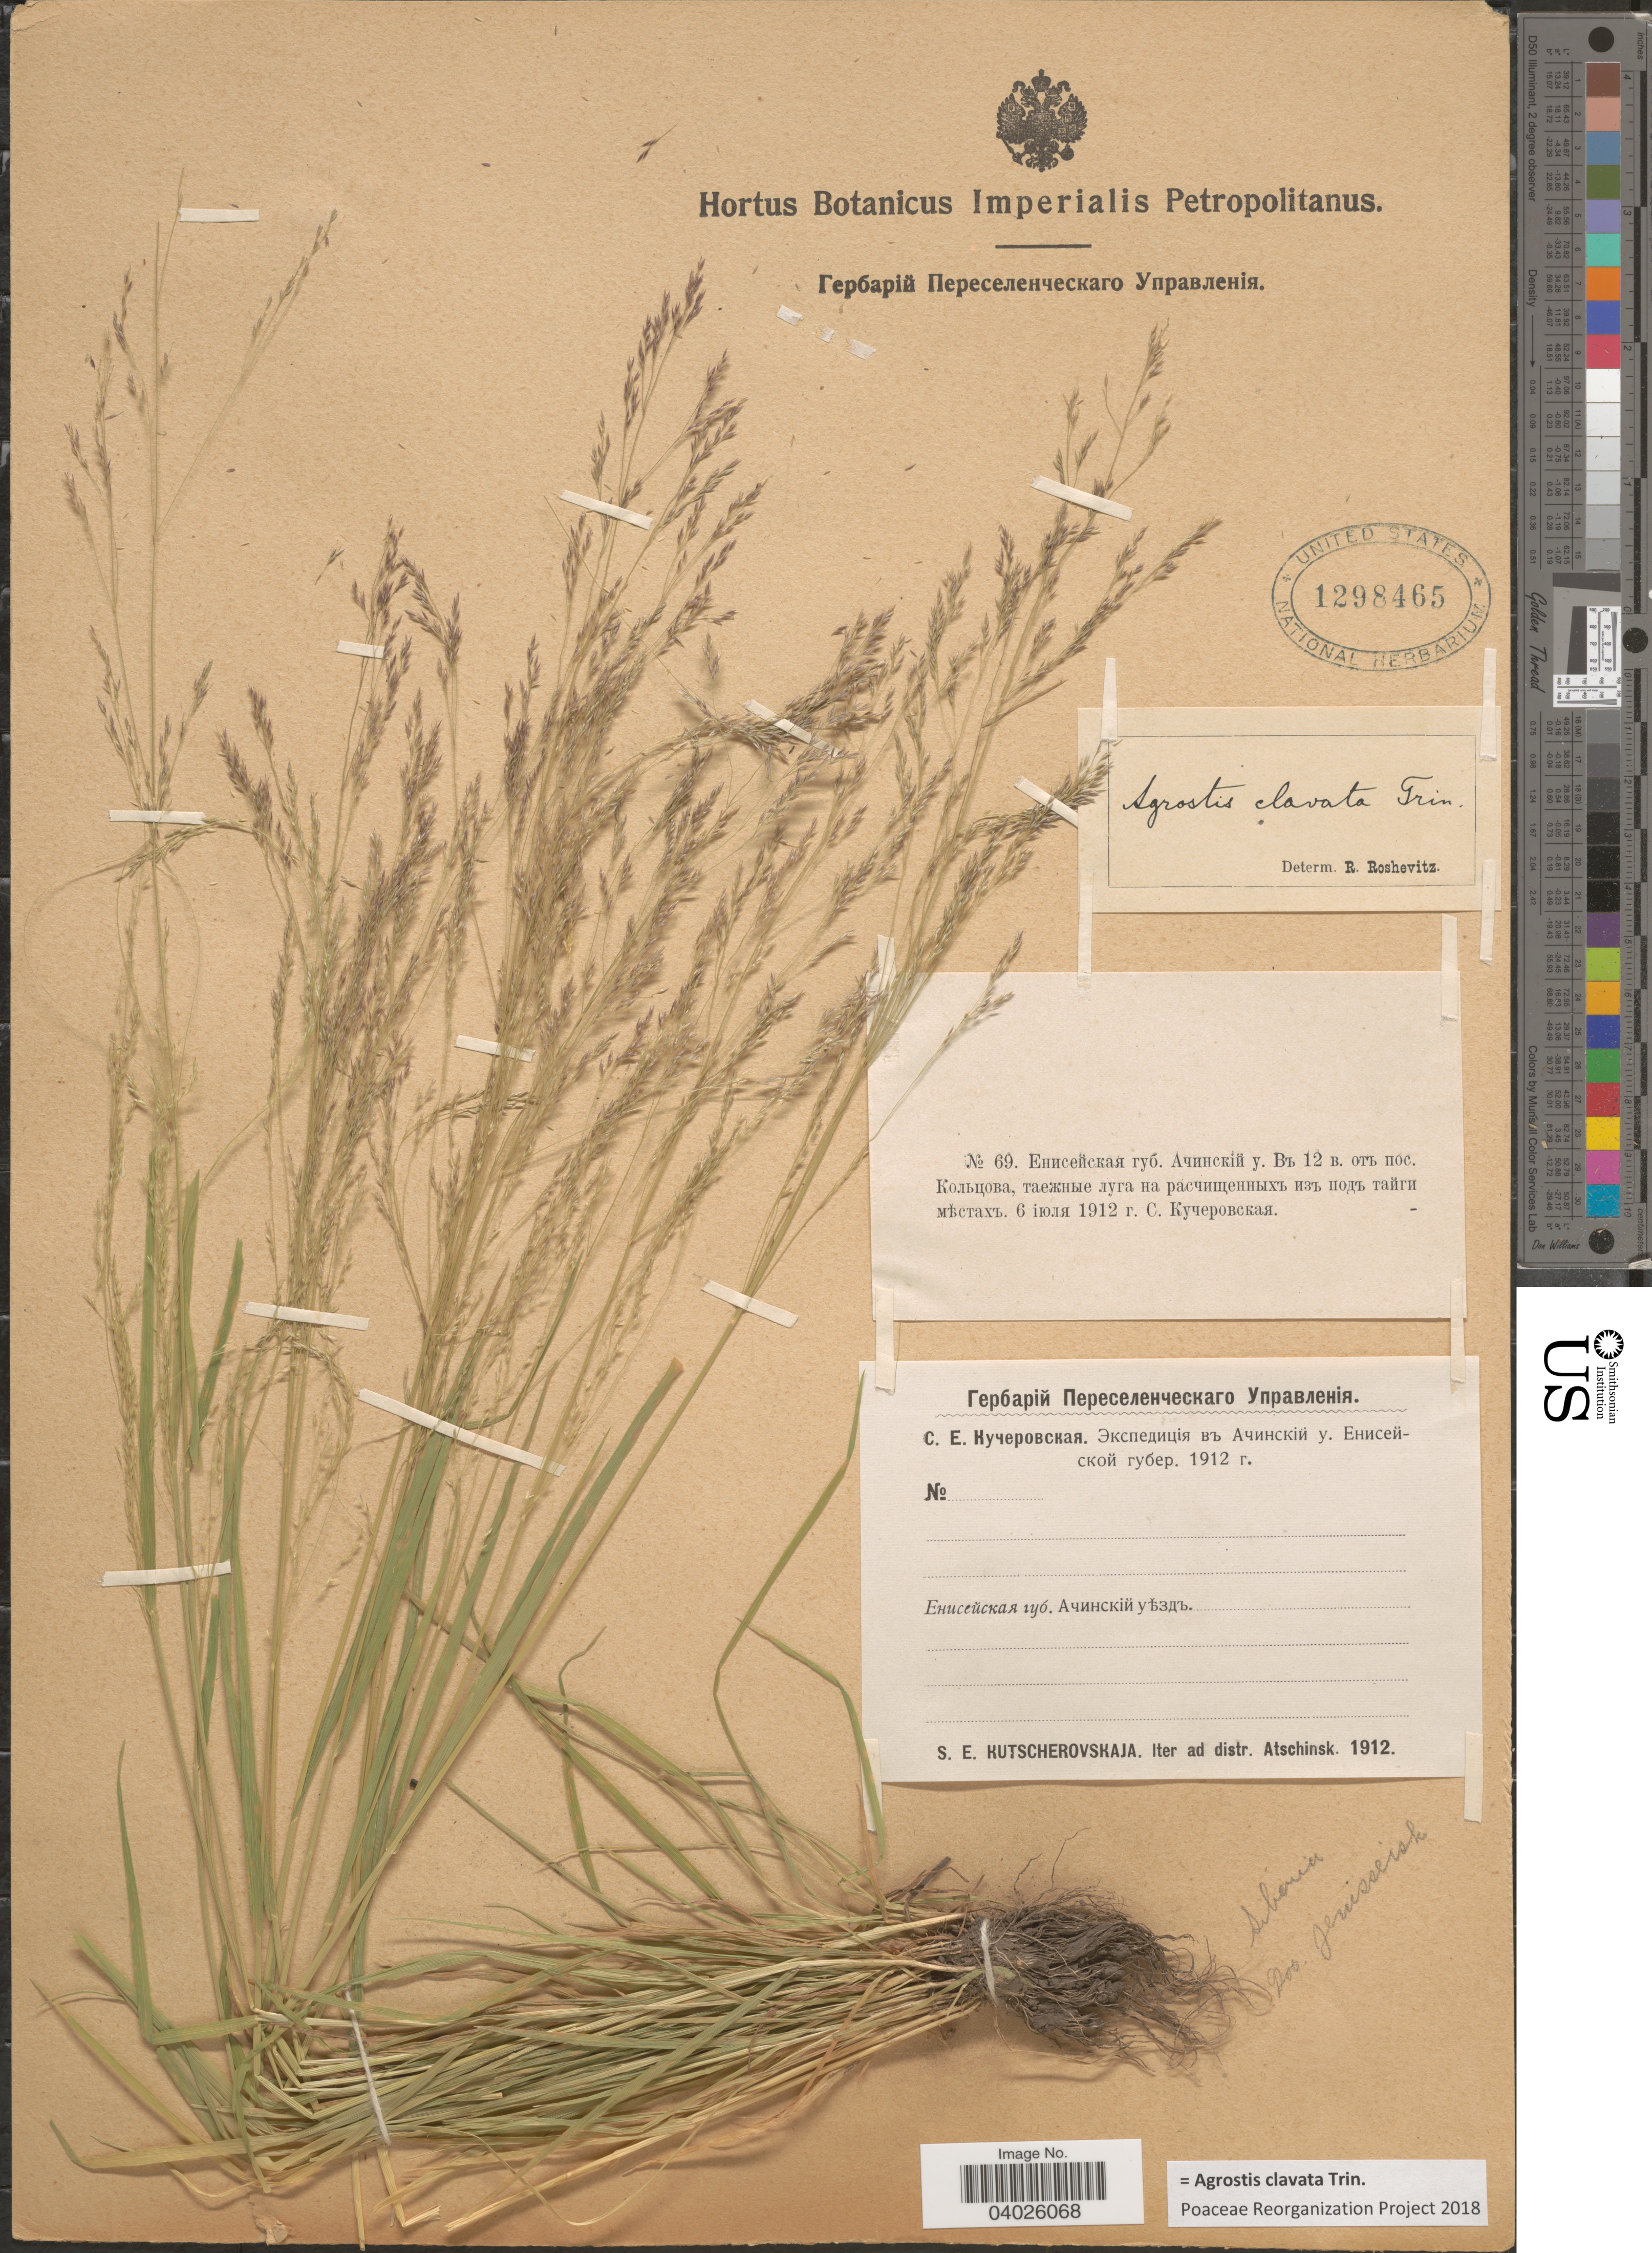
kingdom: Plantae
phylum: Tracheophyta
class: Liliopsida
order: Poales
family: Poaceae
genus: Agrostis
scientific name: Agrostis clavata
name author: Trin.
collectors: S. Kutscherovskaja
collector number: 69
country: Russian Federation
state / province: Krasnoyarsk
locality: Iter ad distr. Atschinsk. 13 km from village Koltsovo.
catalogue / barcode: US 1298465